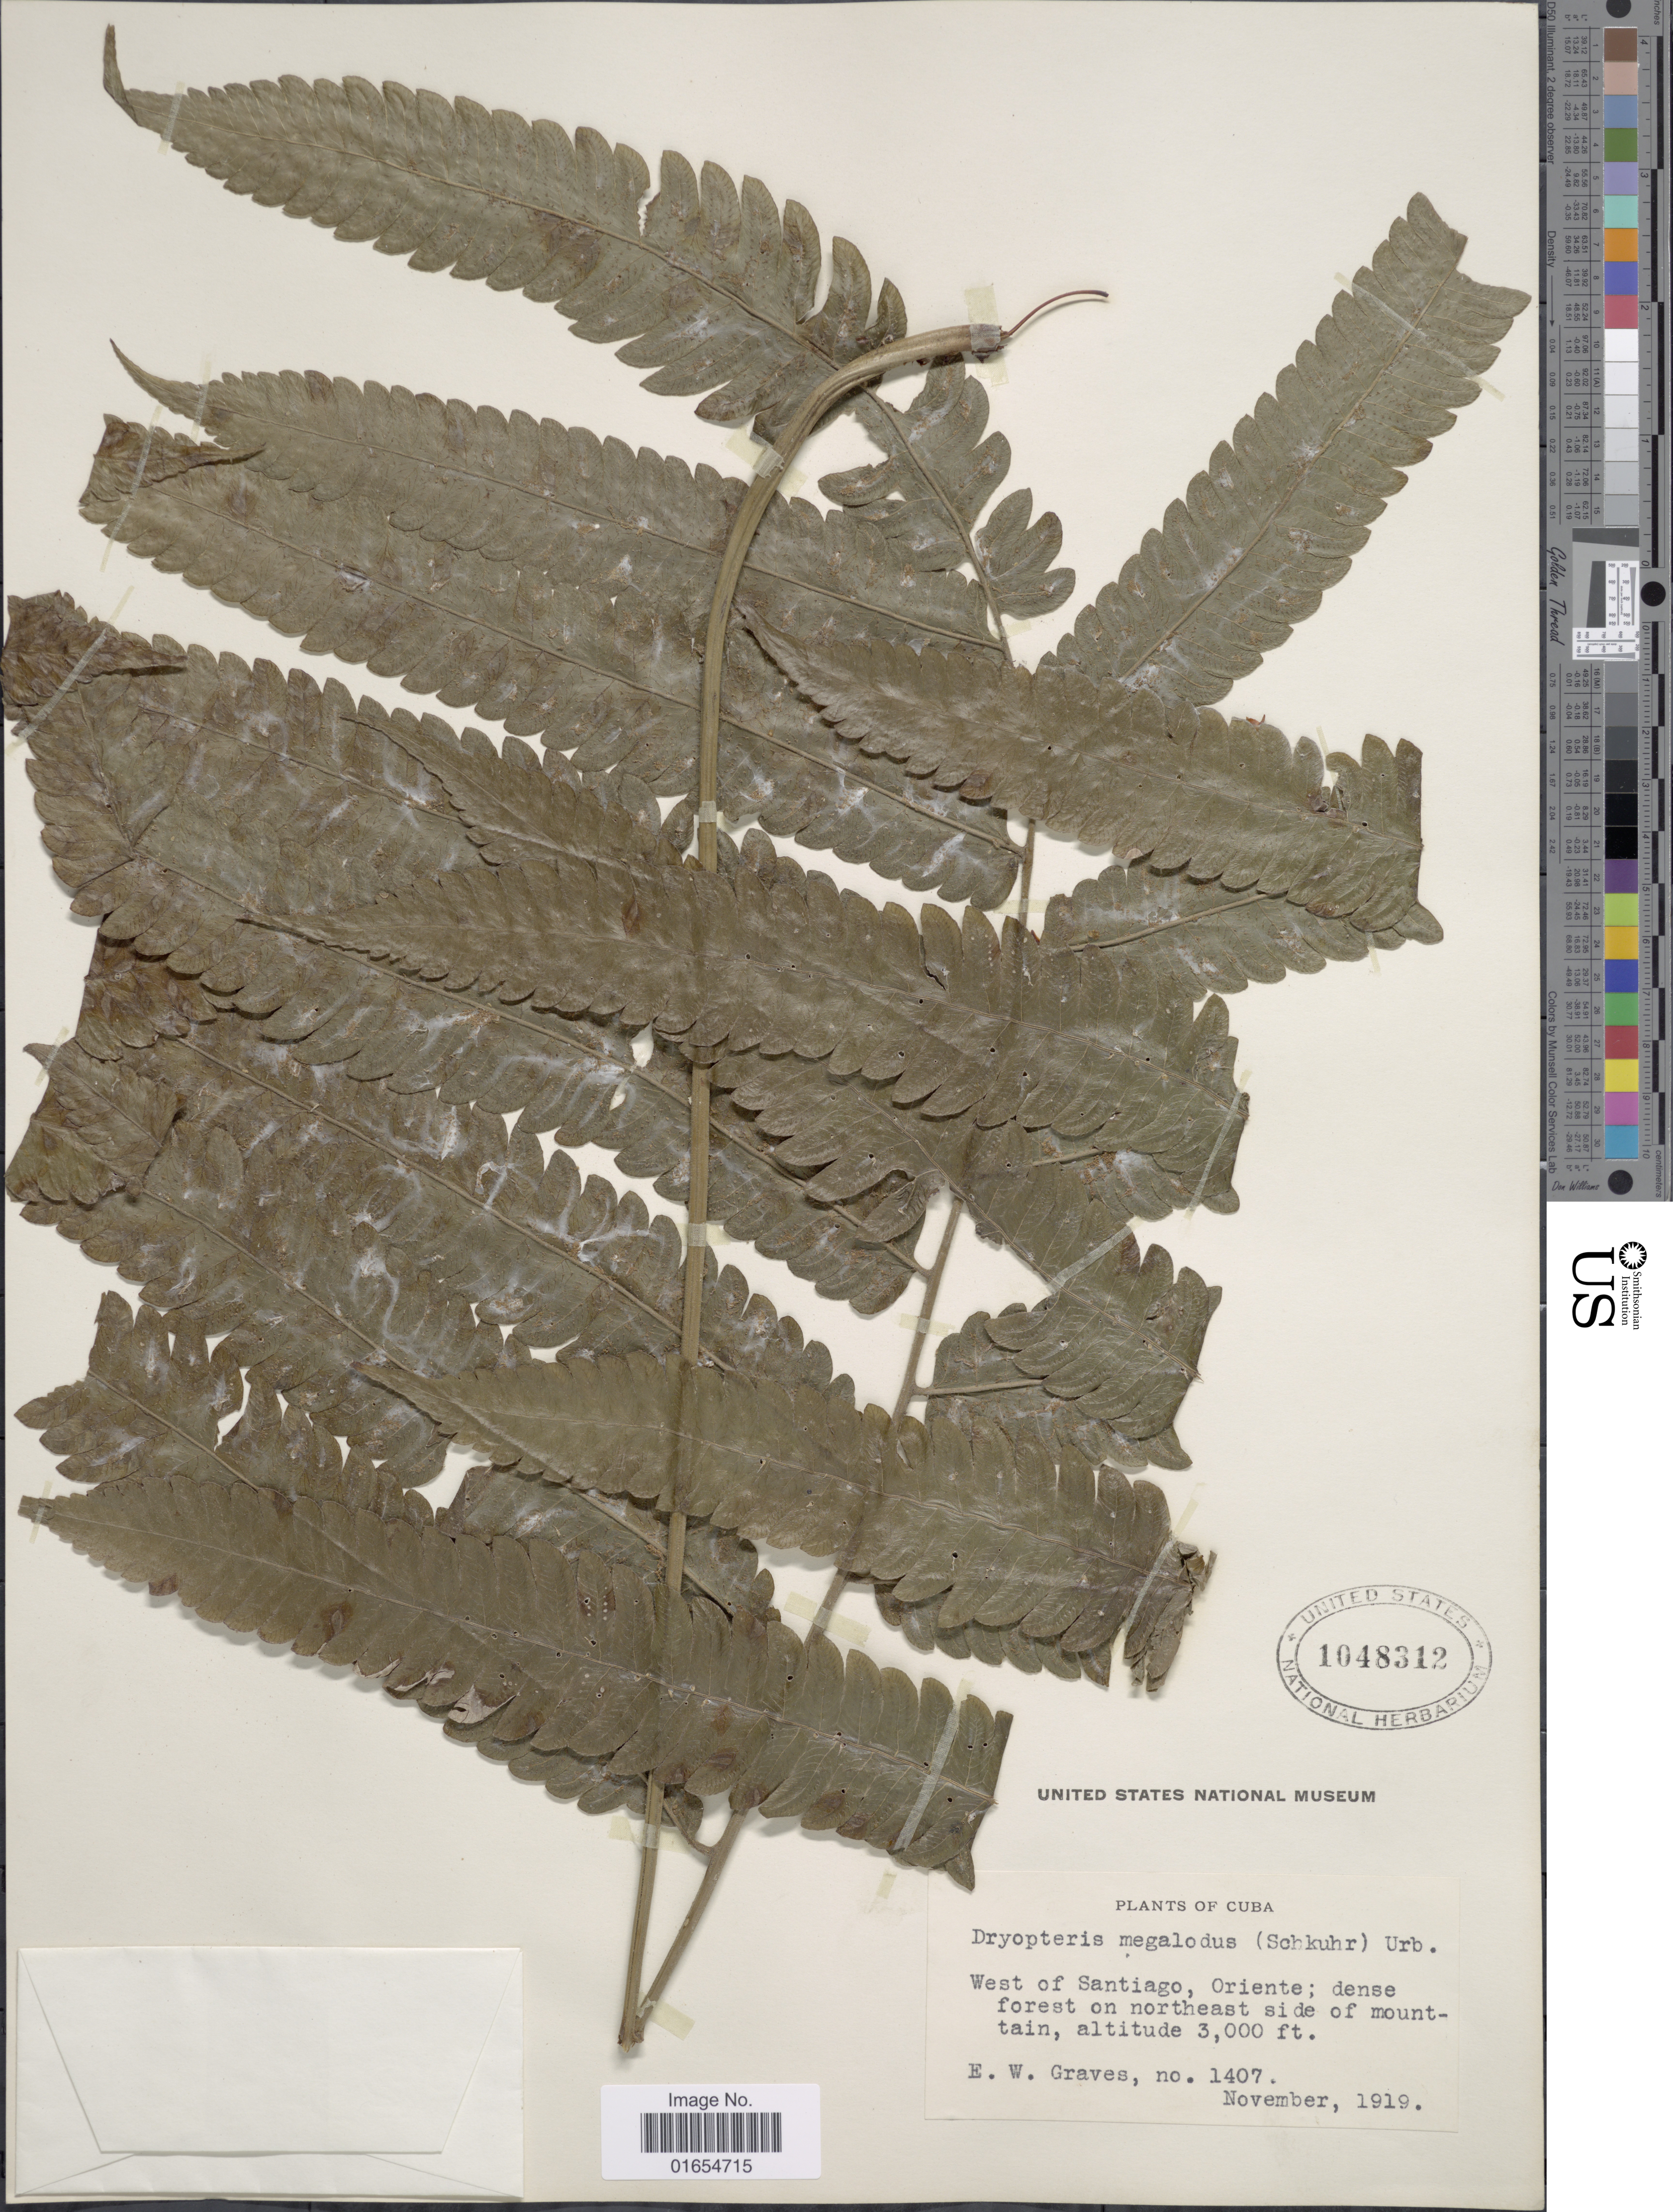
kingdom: Plantae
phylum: Tracheophyta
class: Polypodiopsida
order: Polypodiales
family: Thelypteridaceae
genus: Goniopteris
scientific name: Goniopteris pennata (Poir.) comb. nov., ined 2015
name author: (Poir.)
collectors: E. Graves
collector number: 1407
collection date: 1919-11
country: Cuba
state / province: Oriente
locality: West of Santiago; dense forest on northeast side of mountain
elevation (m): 914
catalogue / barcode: US 1048312